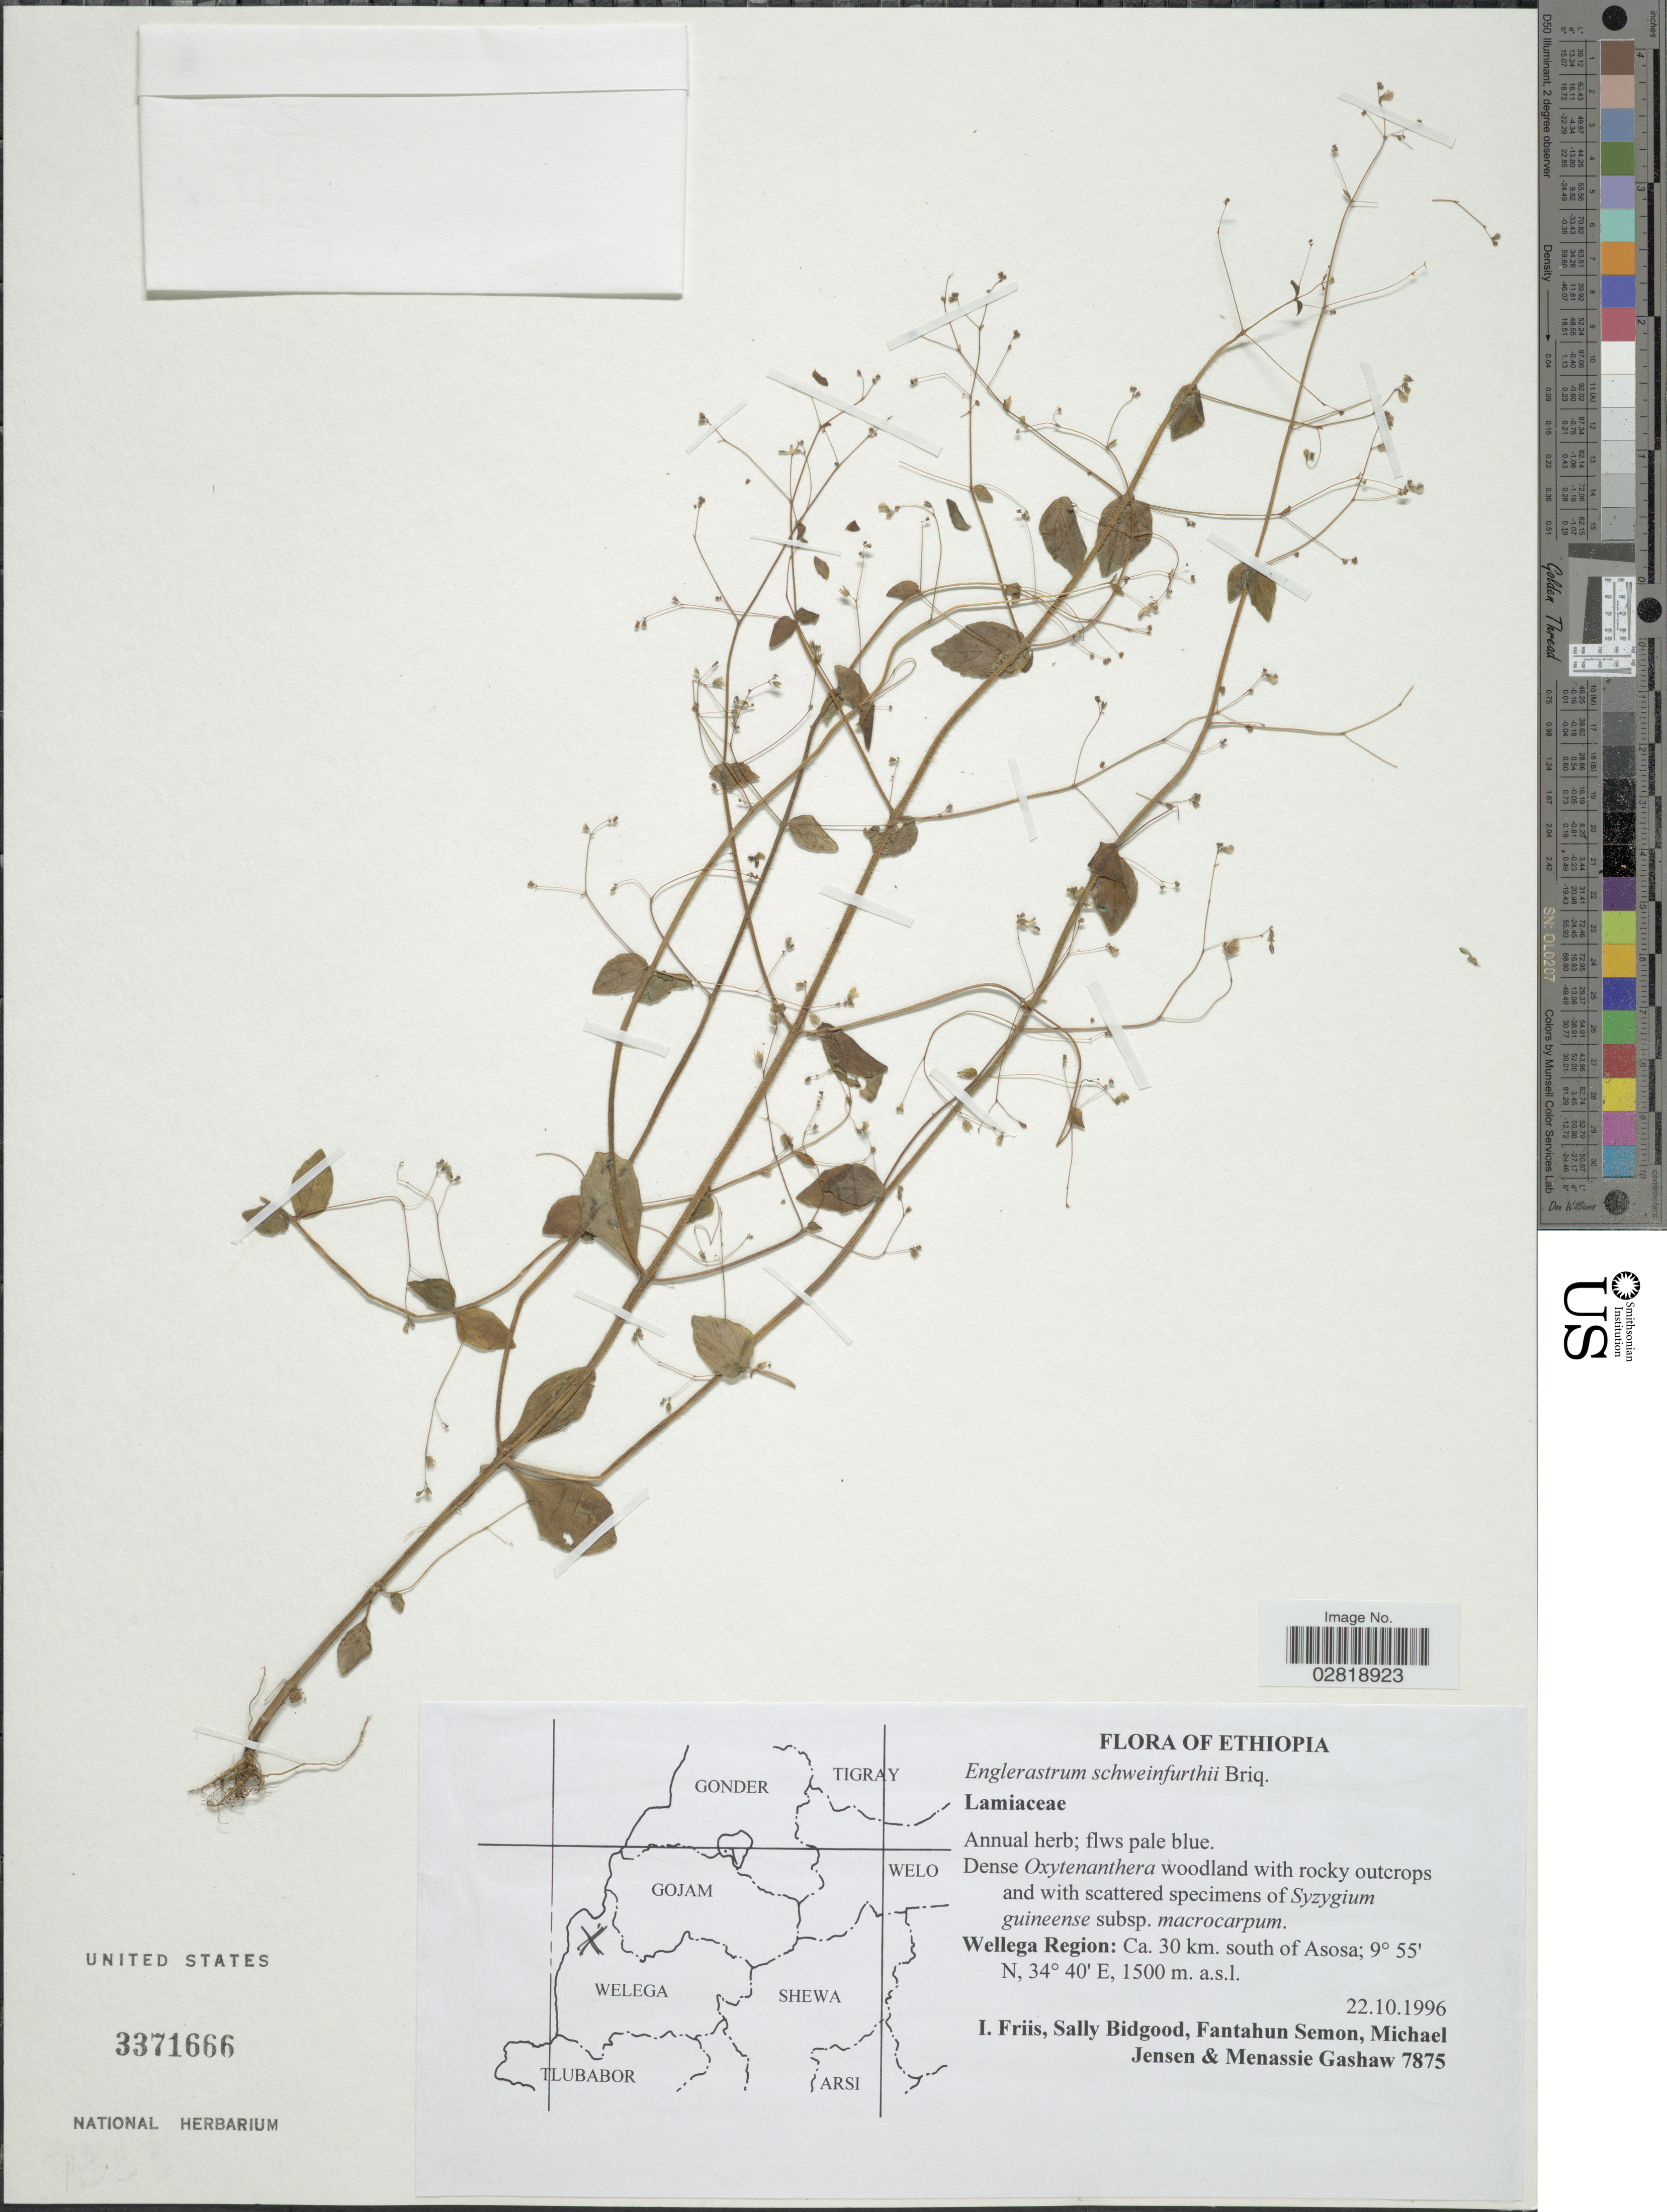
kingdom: Plantae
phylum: Tracheophyta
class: Magnoliopsida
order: Lamiales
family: Lamiaceae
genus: Englerastrum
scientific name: Englerastrum schweinfurthii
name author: Briq.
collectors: I. Friis, S. Bidgood, F. Semon, M. Jensen & M. Gashaw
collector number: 7875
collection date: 1996-10-22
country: Ethiopia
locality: Wellega Region: Ca. 30 km. south of Asosa.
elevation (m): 1500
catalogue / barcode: US 3371666